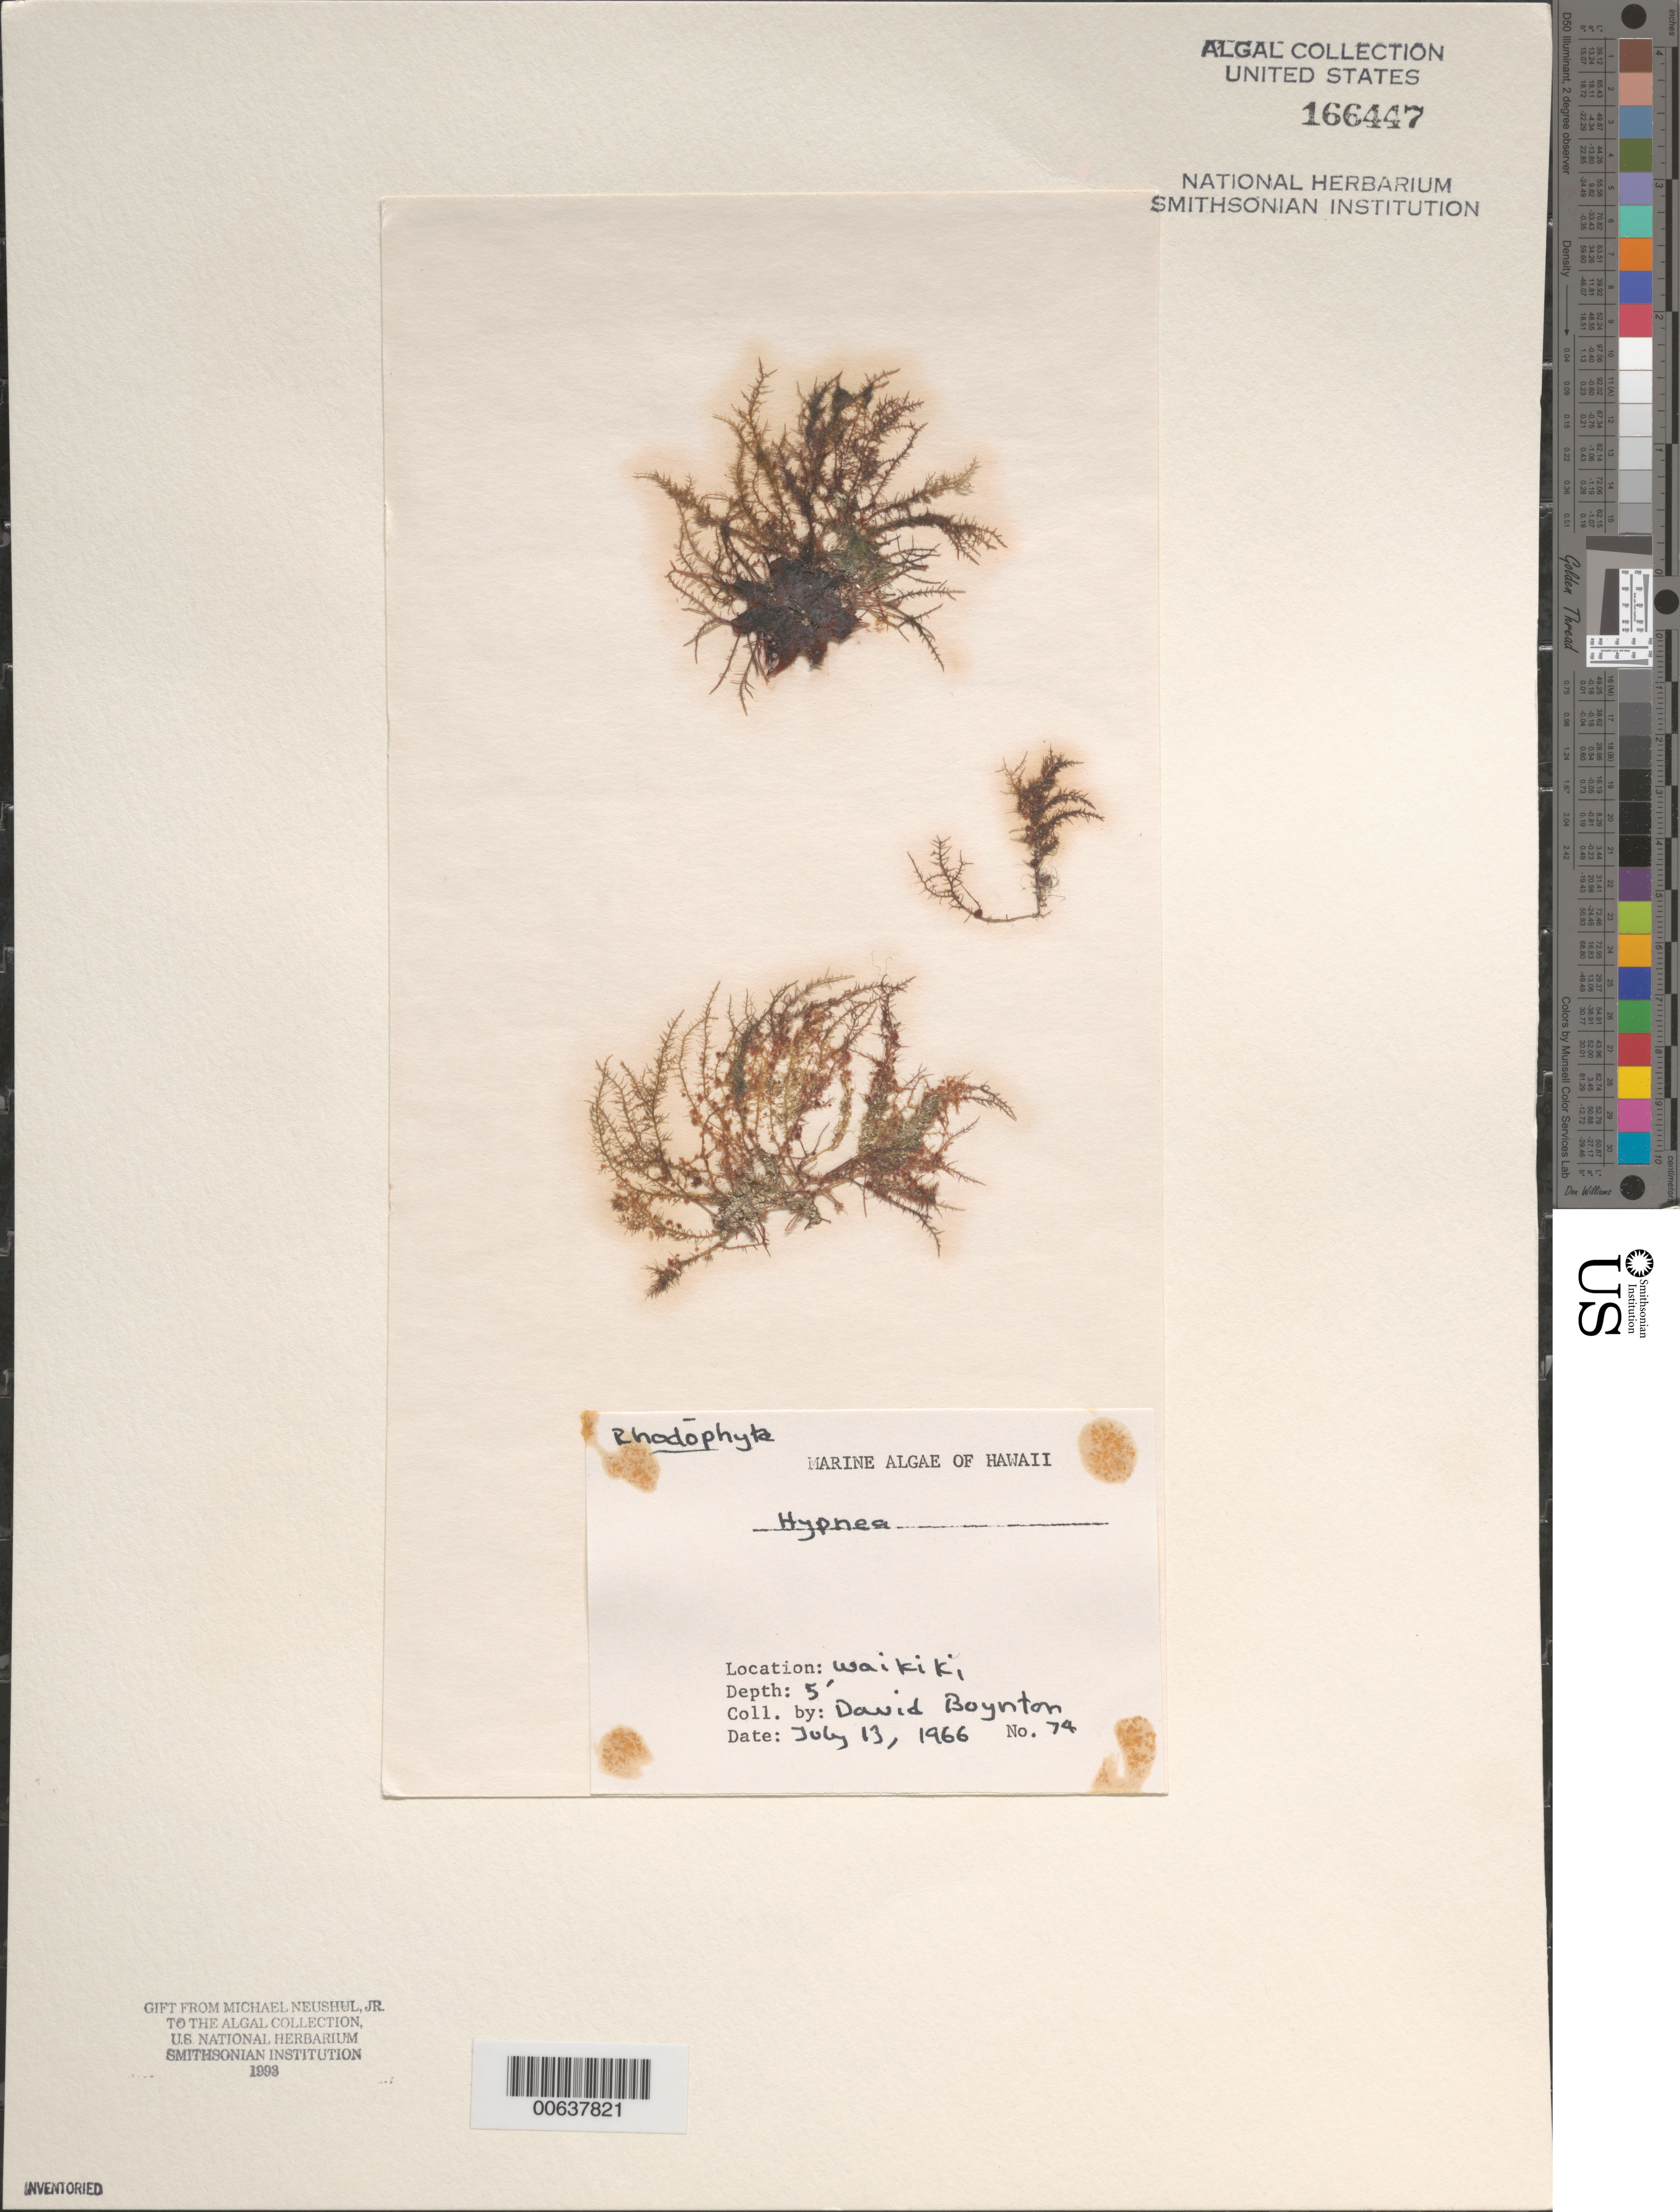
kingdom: Plantae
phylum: Rhodophyta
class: Florideophyceae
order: Gigartinales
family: Cystocloniaceae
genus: Hypnea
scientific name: Hypnea sp.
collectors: D. Boynton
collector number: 74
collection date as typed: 13 Jul 1966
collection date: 1966-07-13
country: United States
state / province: Hawaii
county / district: Honolulu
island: Oahu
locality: Waikiki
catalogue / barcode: US 166447